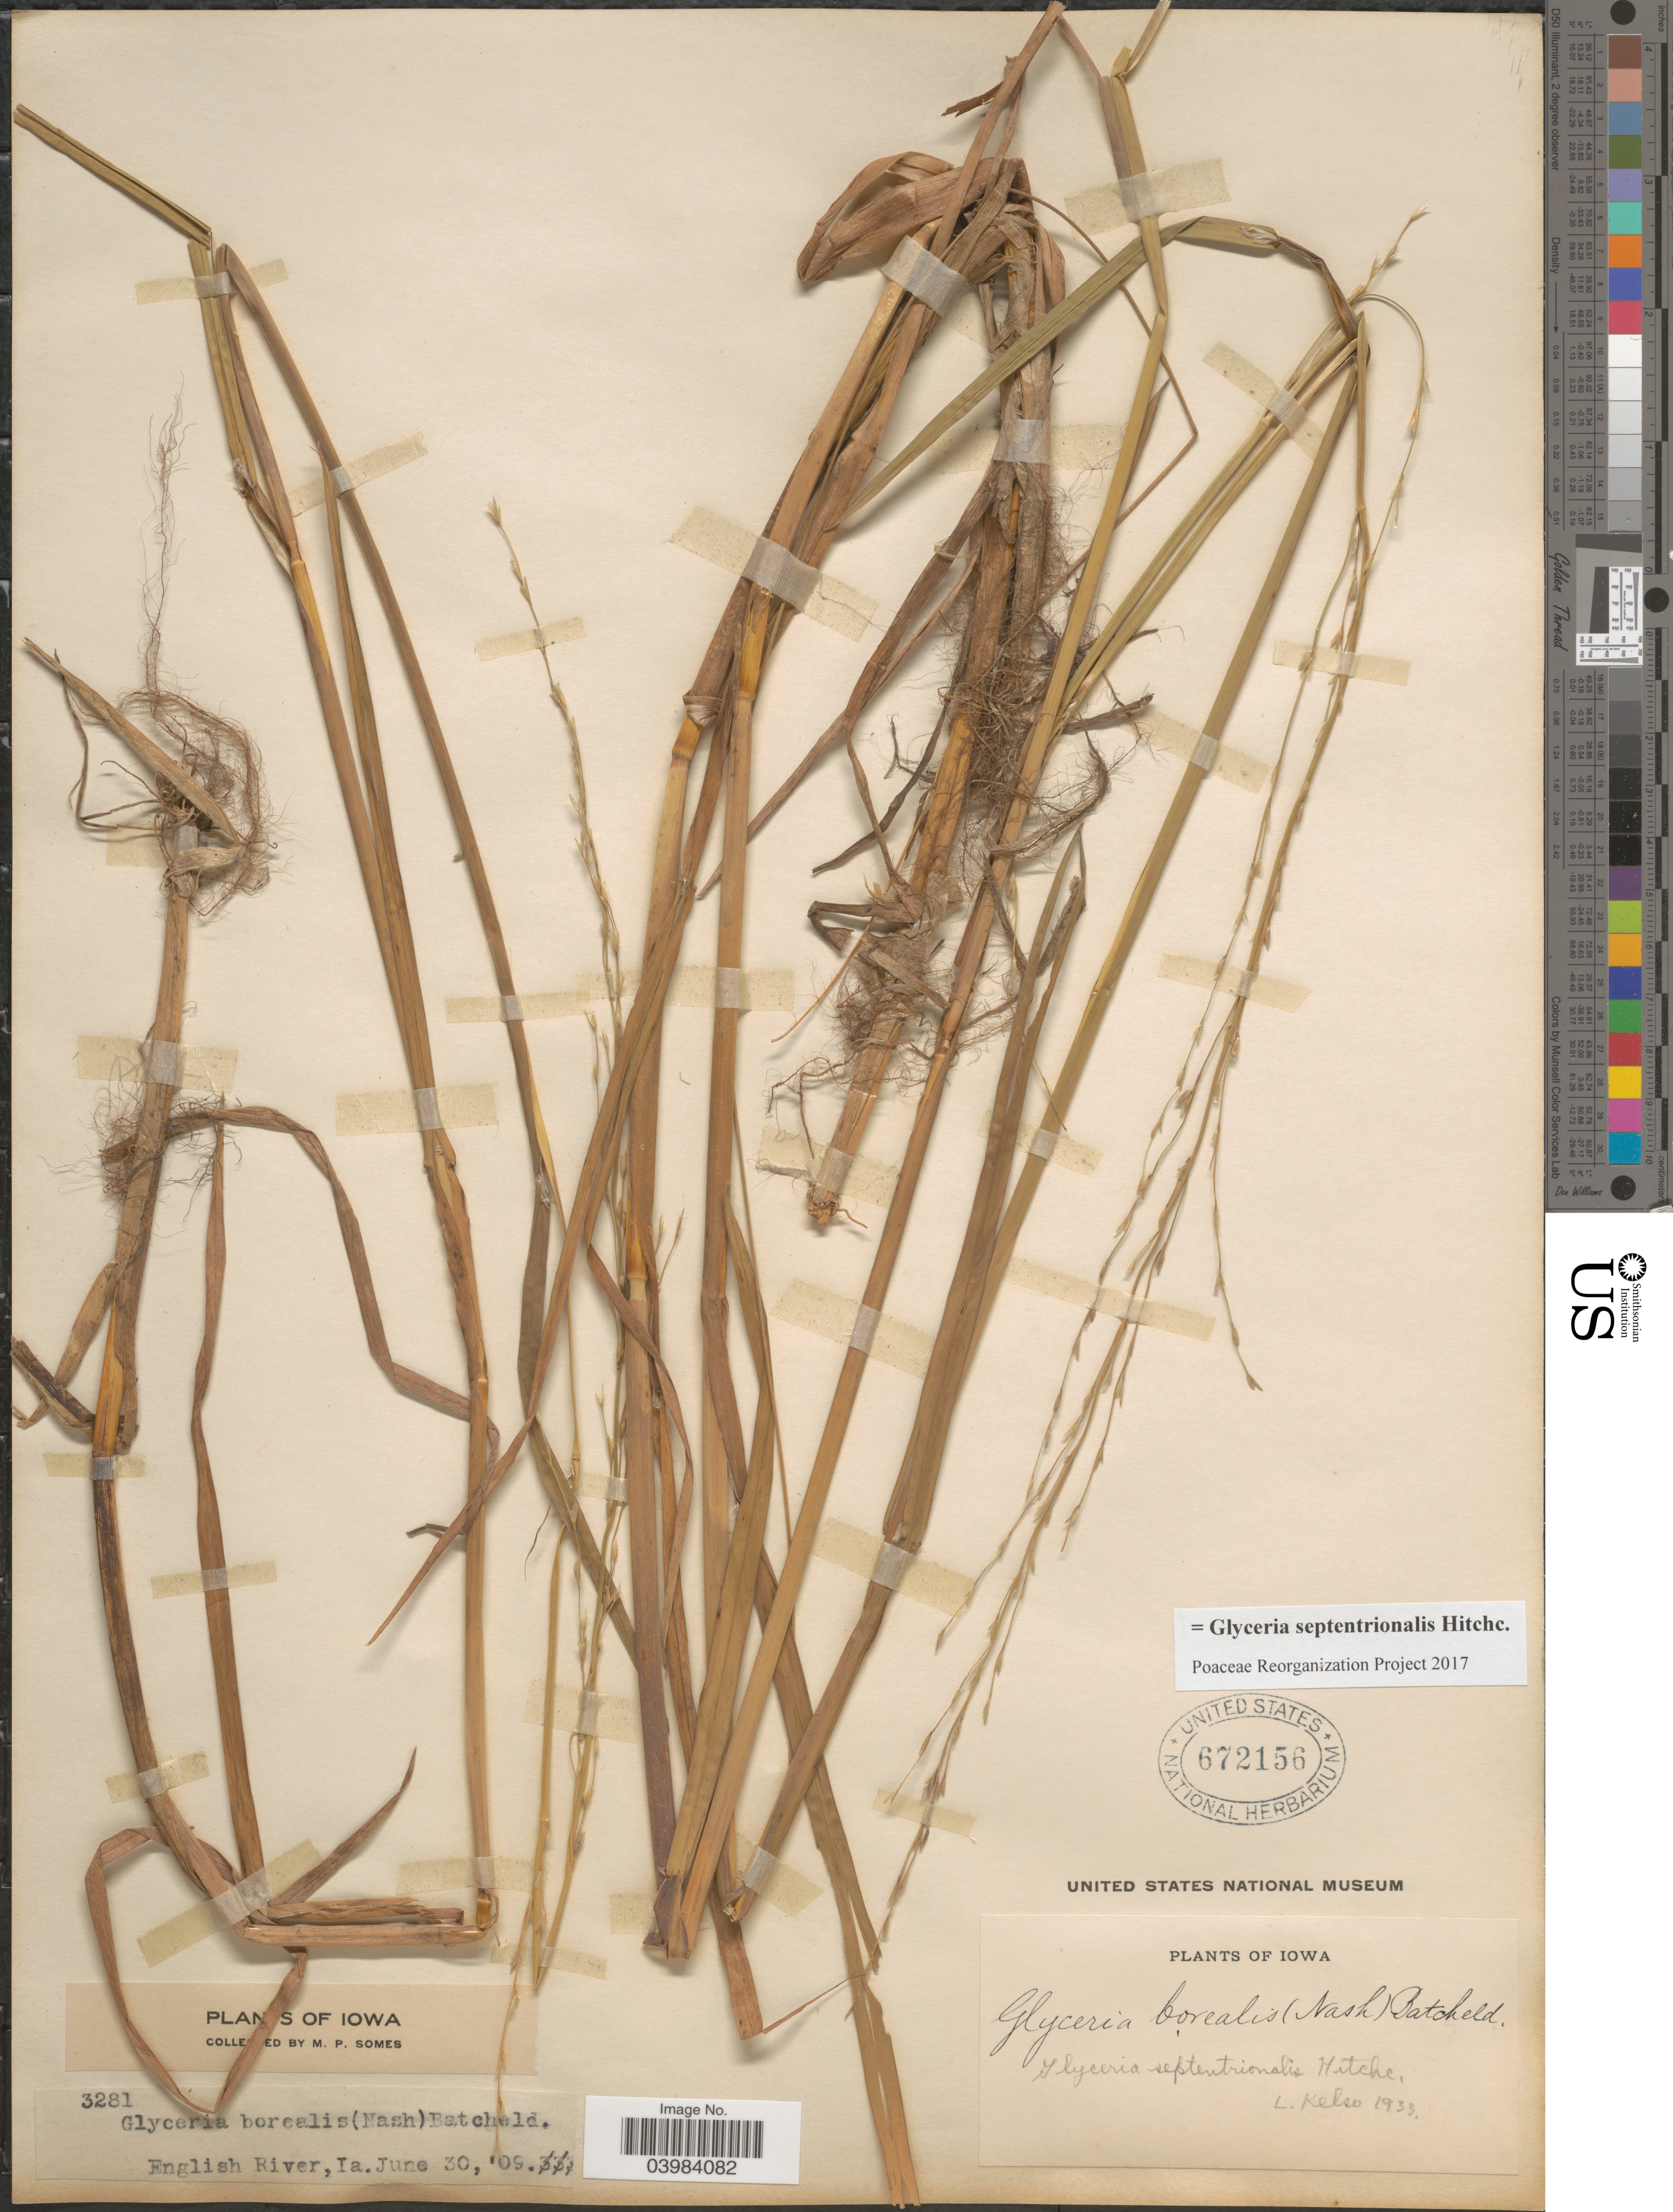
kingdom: Plantae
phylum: Tracheophyta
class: Liliopsida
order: Poales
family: Poaceae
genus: Glyceria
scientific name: Glyceria septentrionalis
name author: Hitchc.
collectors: M. Somes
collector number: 3281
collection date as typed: Transcribed d/m/y: 30/6/9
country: United States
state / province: Iowa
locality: English River.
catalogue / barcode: US 672156